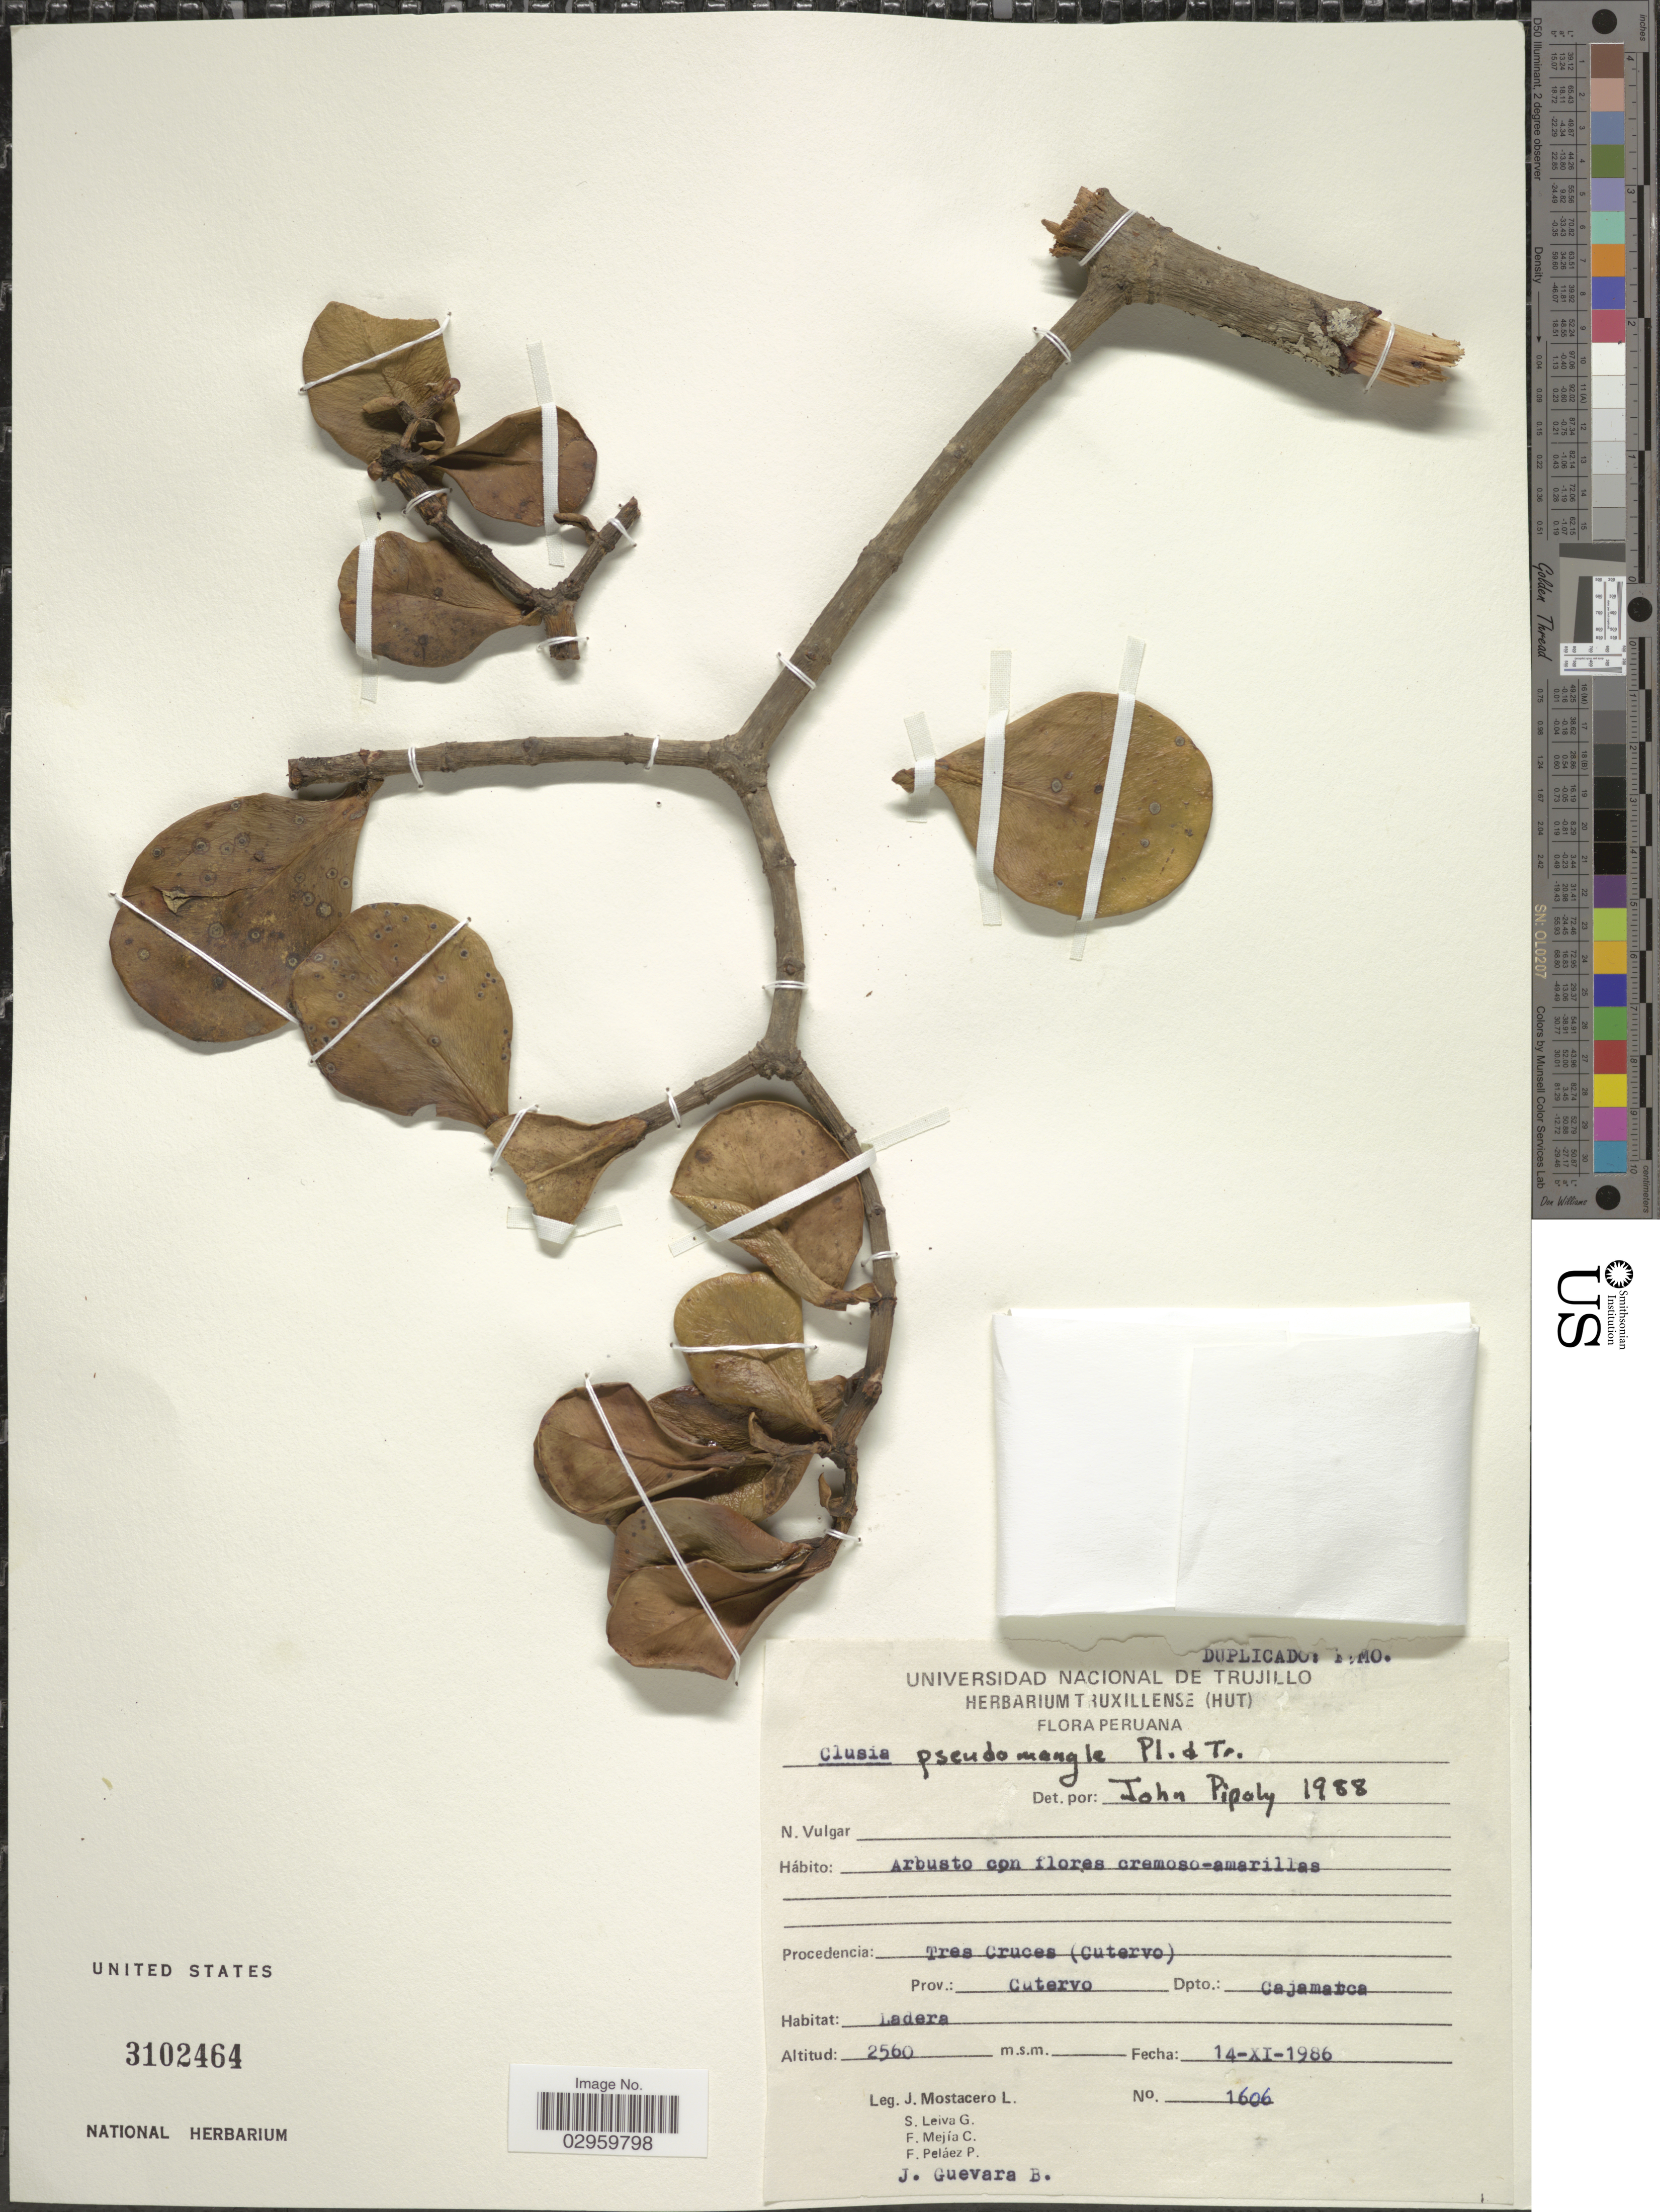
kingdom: Plantae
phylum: Tracheophyta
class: Magnoliopsida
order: Malpighiales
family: Clusiaceae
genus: Clusia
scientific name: Clusia pseudomangle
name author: Planch. & Triana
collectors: J. Mostacero L., S. Leiva G., F. Mejia C., F. Pelaez P. & J. Guevara B.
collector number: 1606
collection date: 1986-11-14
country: Peru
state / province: Cajamarca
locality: Tres Cruces (Cutervo). Prov.: Cutervo. Dpto.: Cajamarca.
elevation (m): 2560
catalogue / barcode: US 3102464